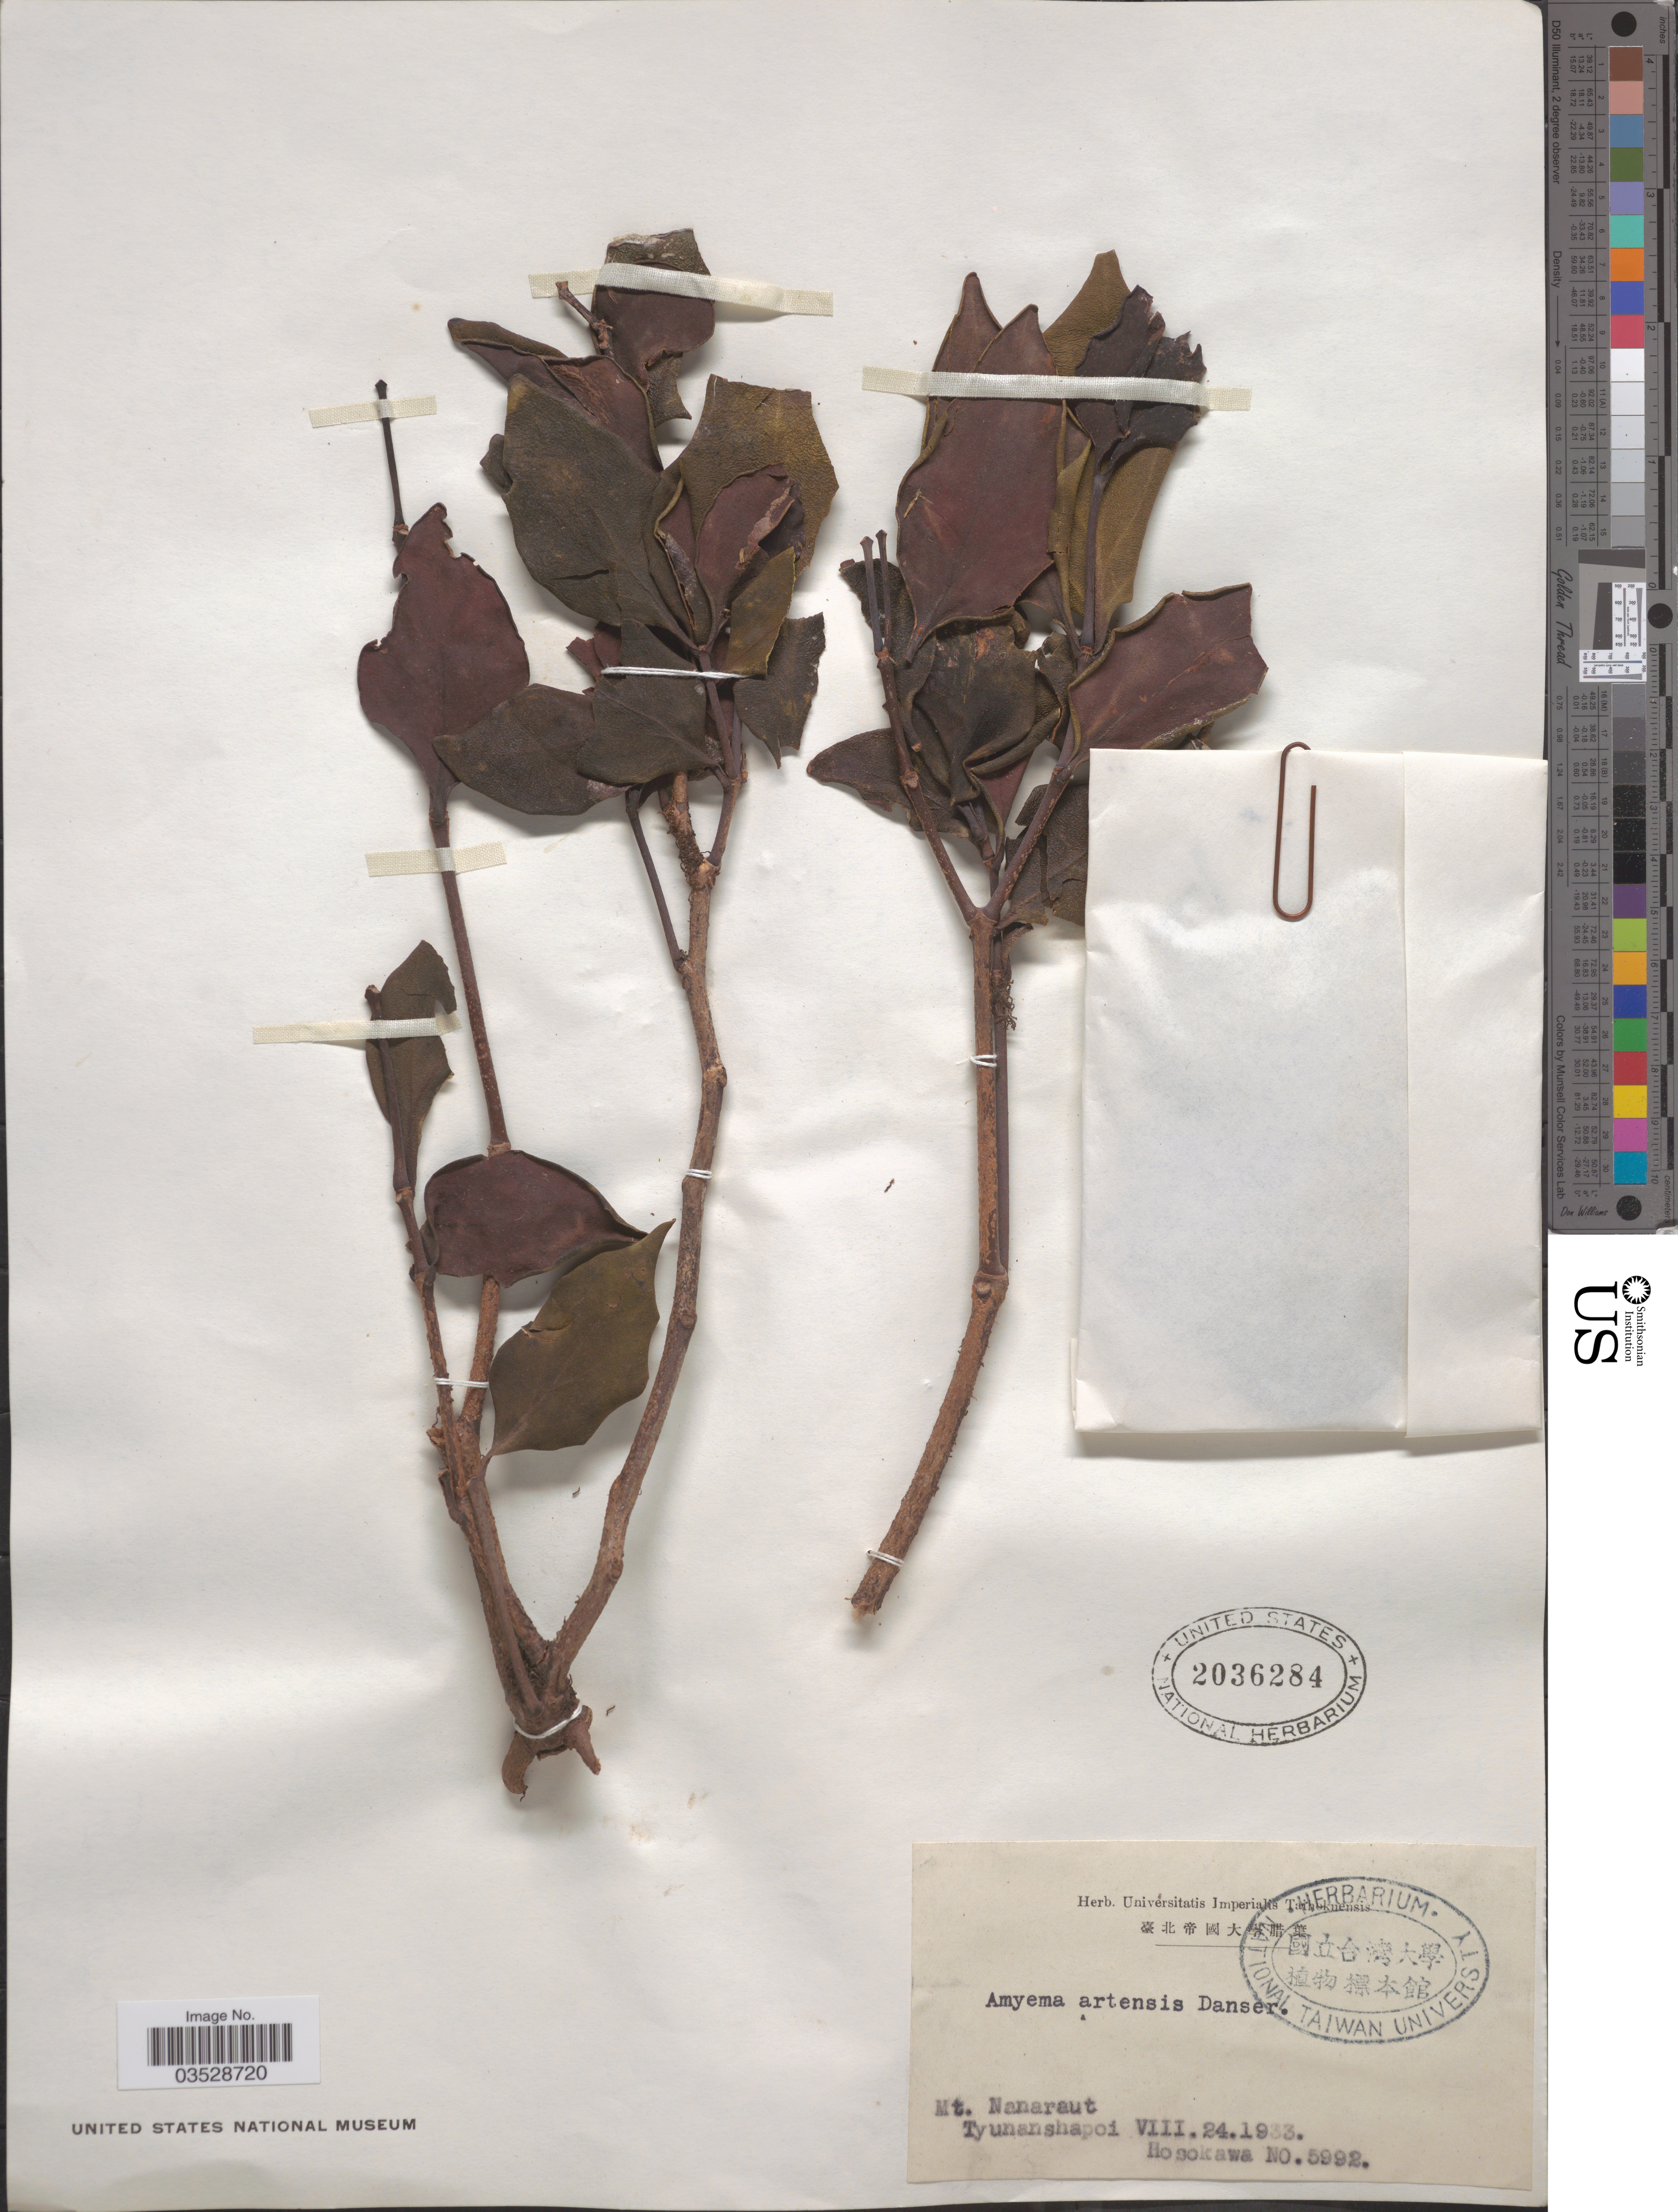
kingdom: Plantae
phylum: Tracheophyta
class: Magnoliopsida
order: Santalales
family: Loranthaceae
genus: Amyema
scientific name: Amyema artensis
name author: Danser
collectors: Hosokawa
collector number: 5992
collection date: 1933-08-24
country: Micronesia, Federated States of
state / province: Pohnpei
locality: Mt. Nanaraut. Tyunanshapoi.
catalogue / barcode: US 2036284